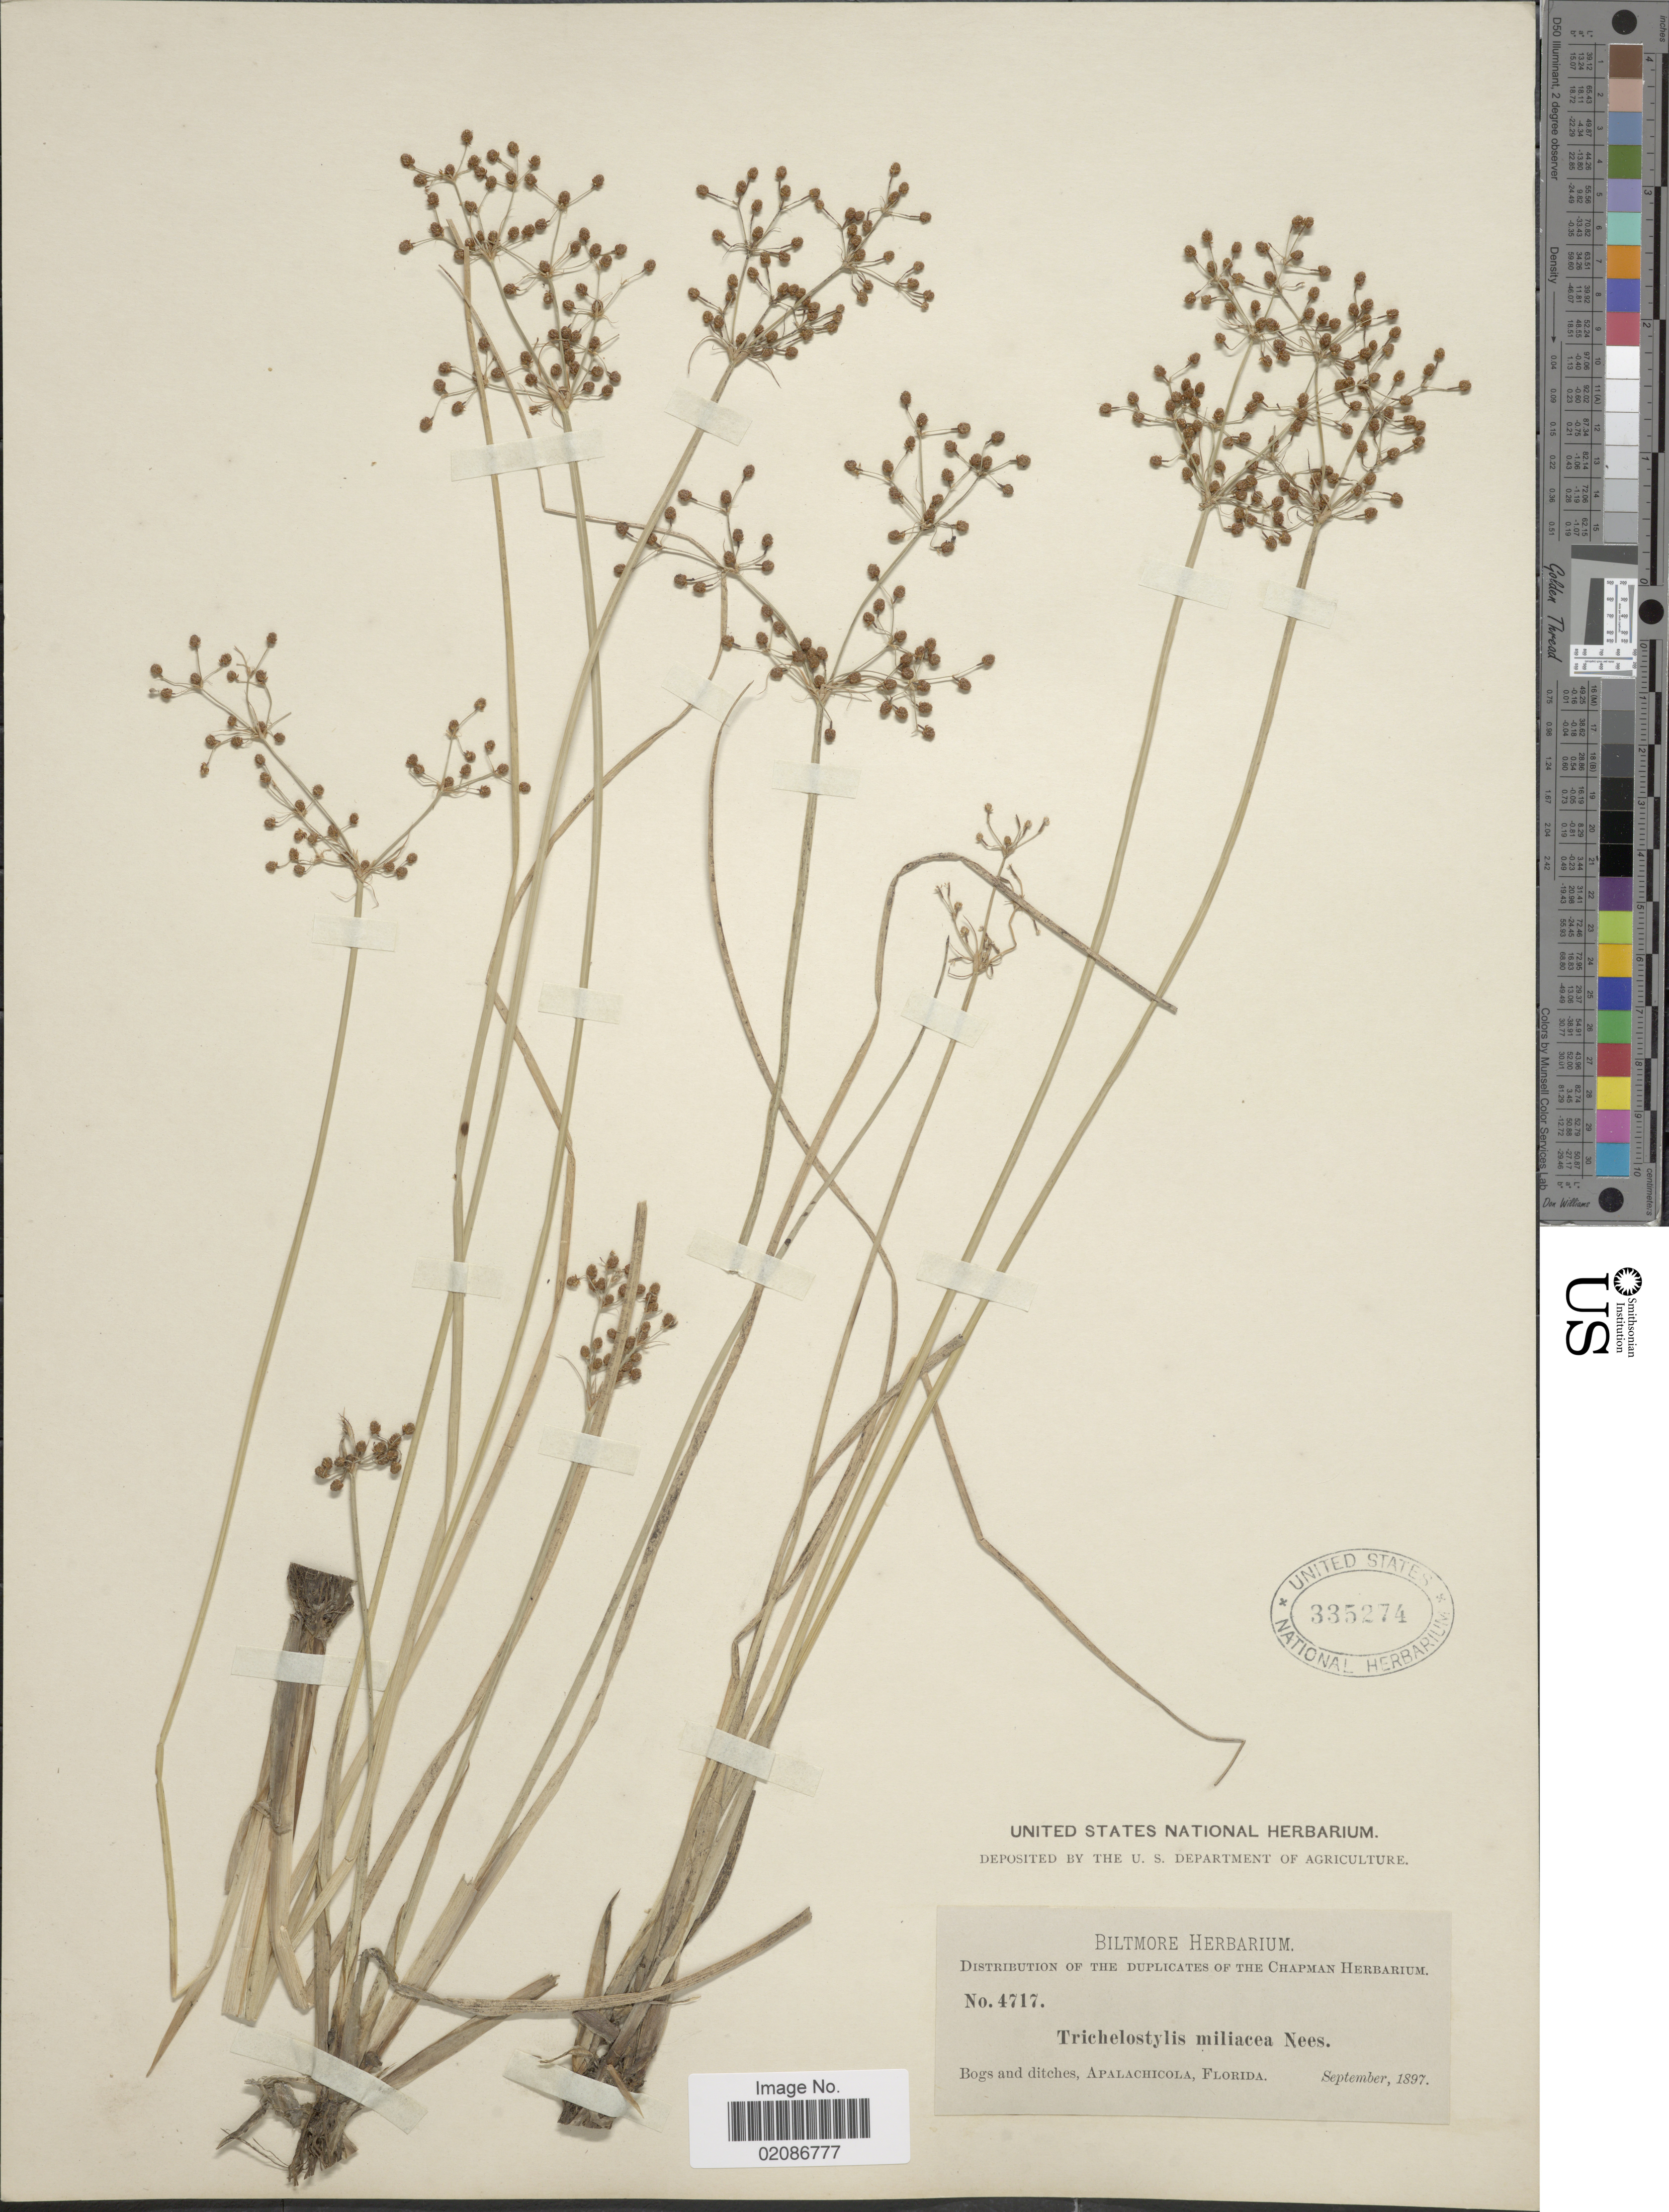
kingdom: Plantae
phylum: Tracheophyta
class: Liliopsida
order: Poales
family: Cyperaceae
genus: Fimbristylis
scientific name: Fimbristylis littoralis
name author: Gaudich.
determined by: Strong, M. T., (US), Smithsonian Institution - National Museum of Natural History (UNITED STATES)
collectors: ex herb. Biltmore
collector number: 4717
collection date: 1897-09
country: United States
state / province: Florida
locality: Bogs and ditches, Apalachicola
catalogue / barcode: US 335274